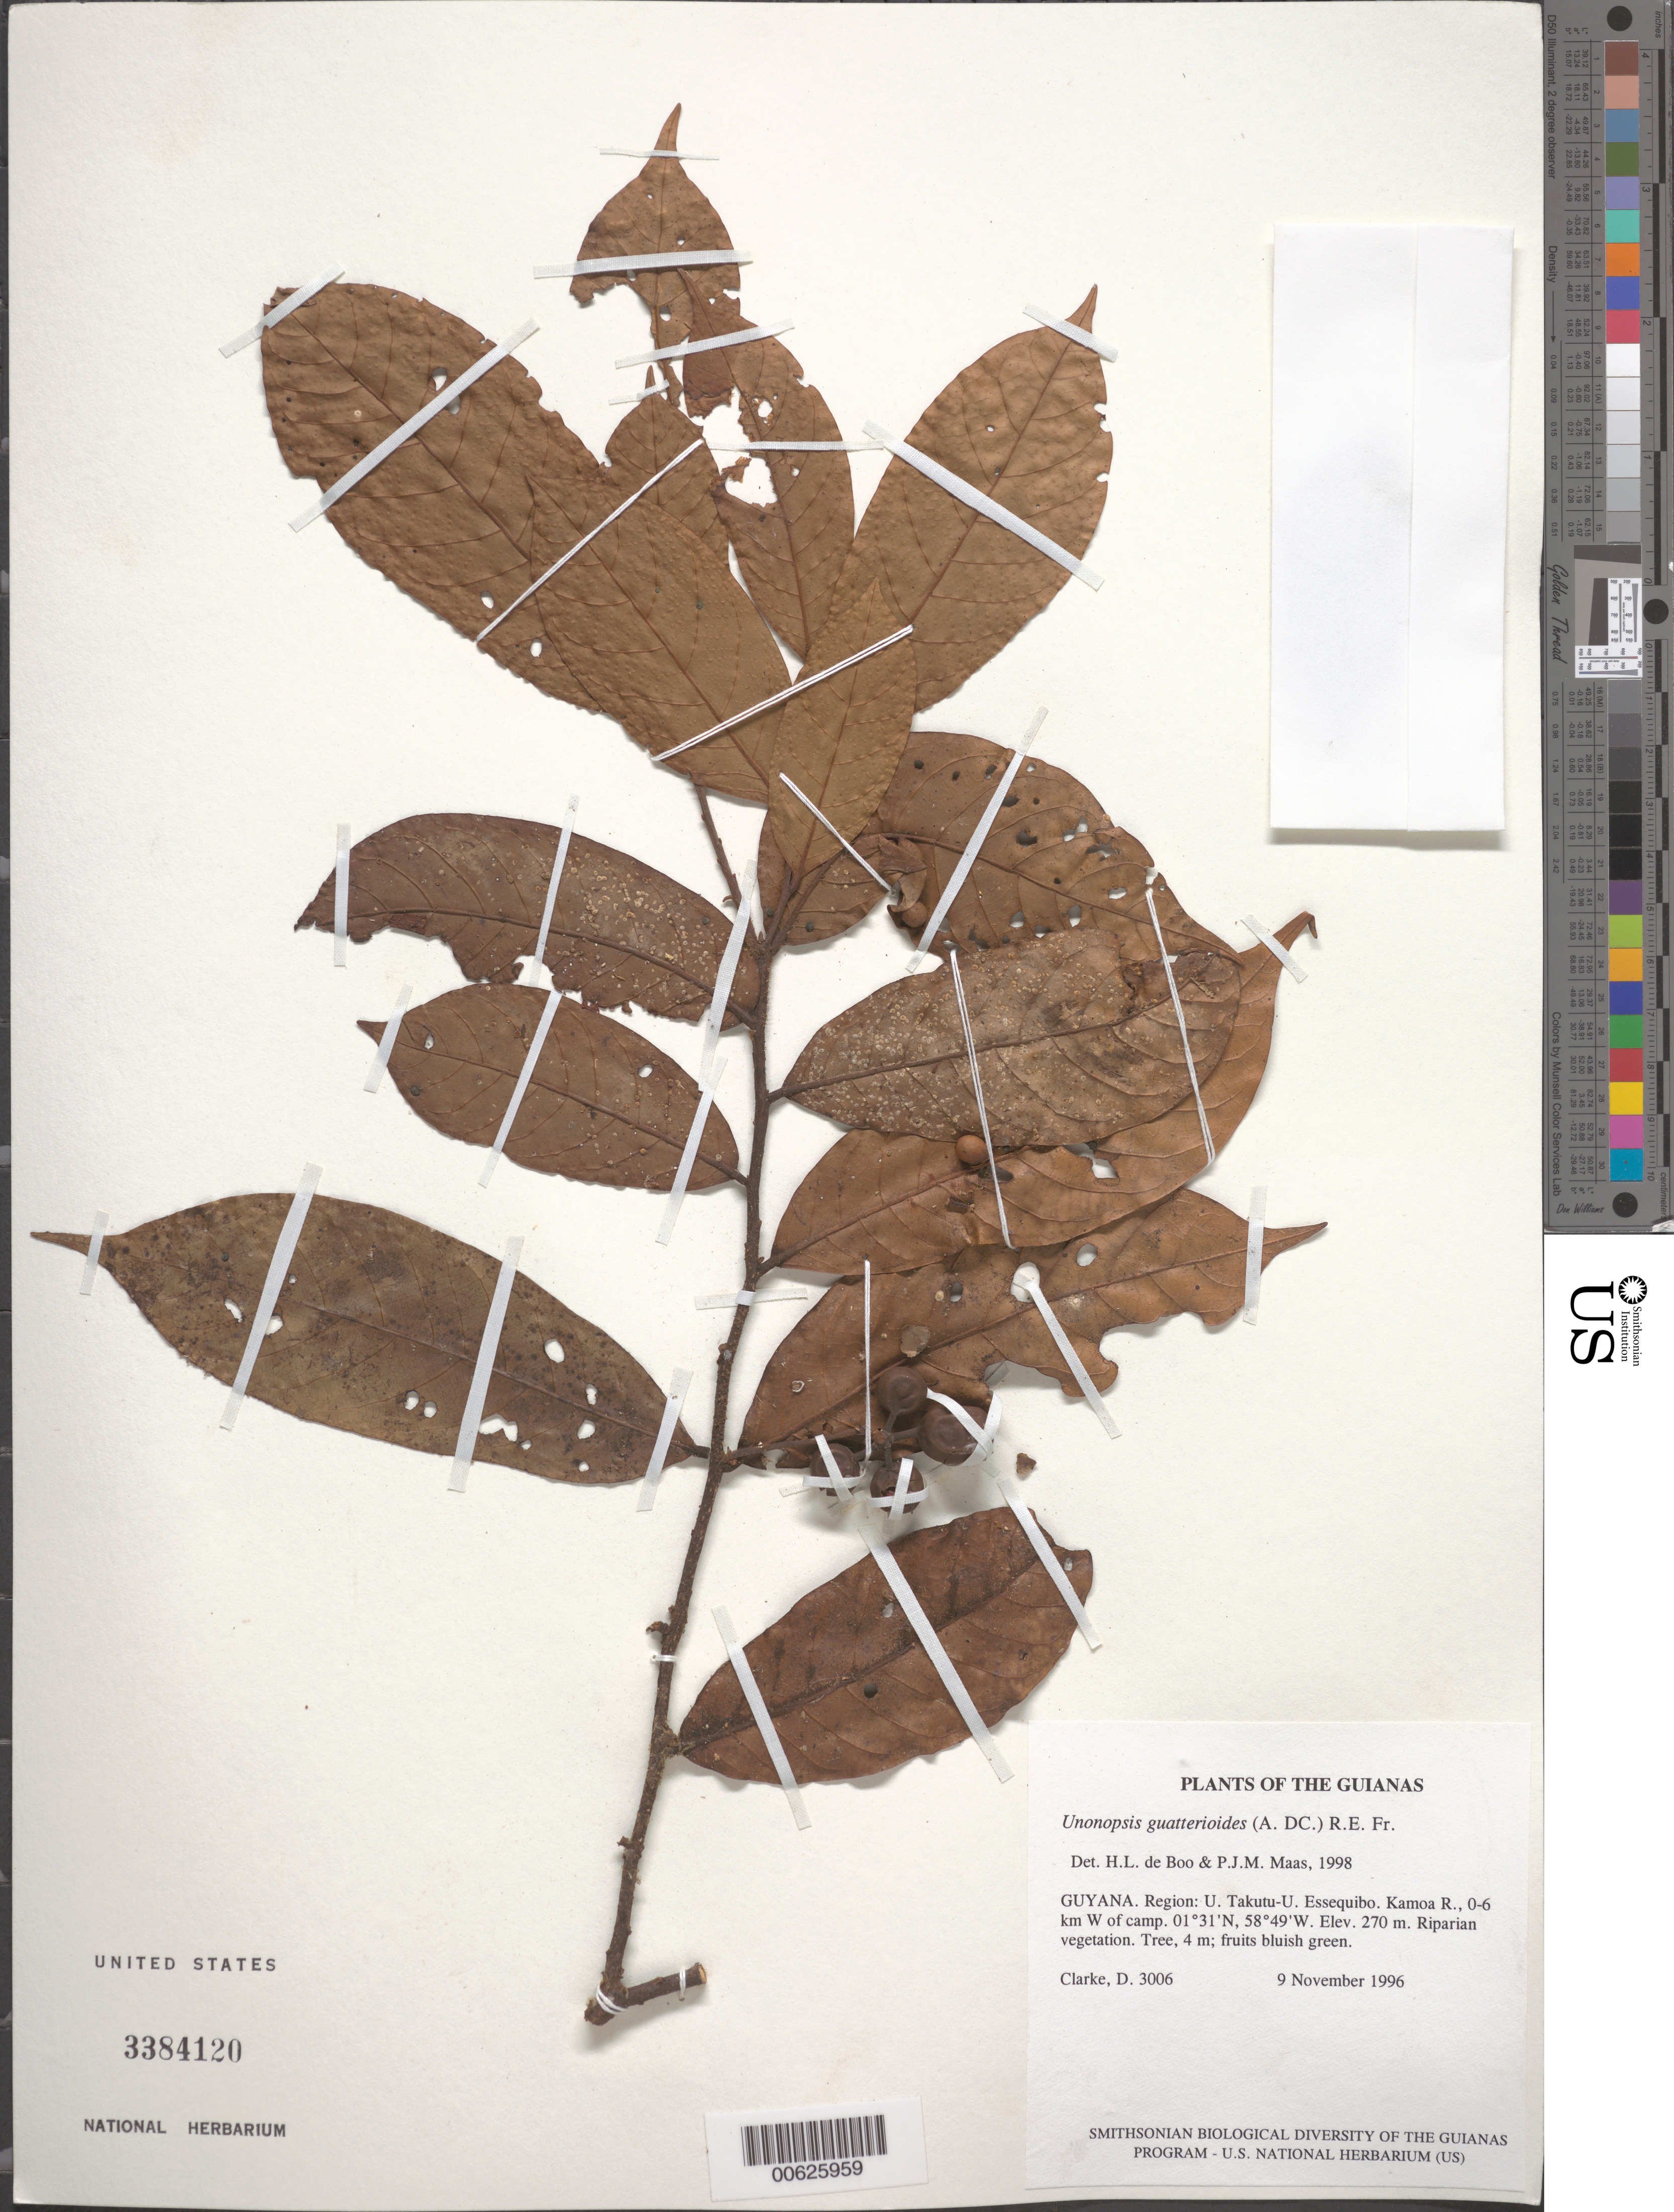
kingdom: Plantae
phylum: Tracheophyta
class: Magnoliopsida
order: Magnoliales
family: Annonaceae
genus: Unonopsis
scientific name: Unonopsis guatterioides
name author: (A. DC.) R.E. Fr.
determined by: de Boo, H. L.; Maas, P. J.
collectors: H. D. Clarke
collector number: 3006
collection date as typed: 9 November 1996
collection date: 1996-11-09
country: Guyana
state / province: U. Takutu-U. Essequibo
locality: Kamoa R., 0-6 km W of camp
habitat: Riparian vegetation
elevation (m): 270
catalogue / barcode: US 3384120